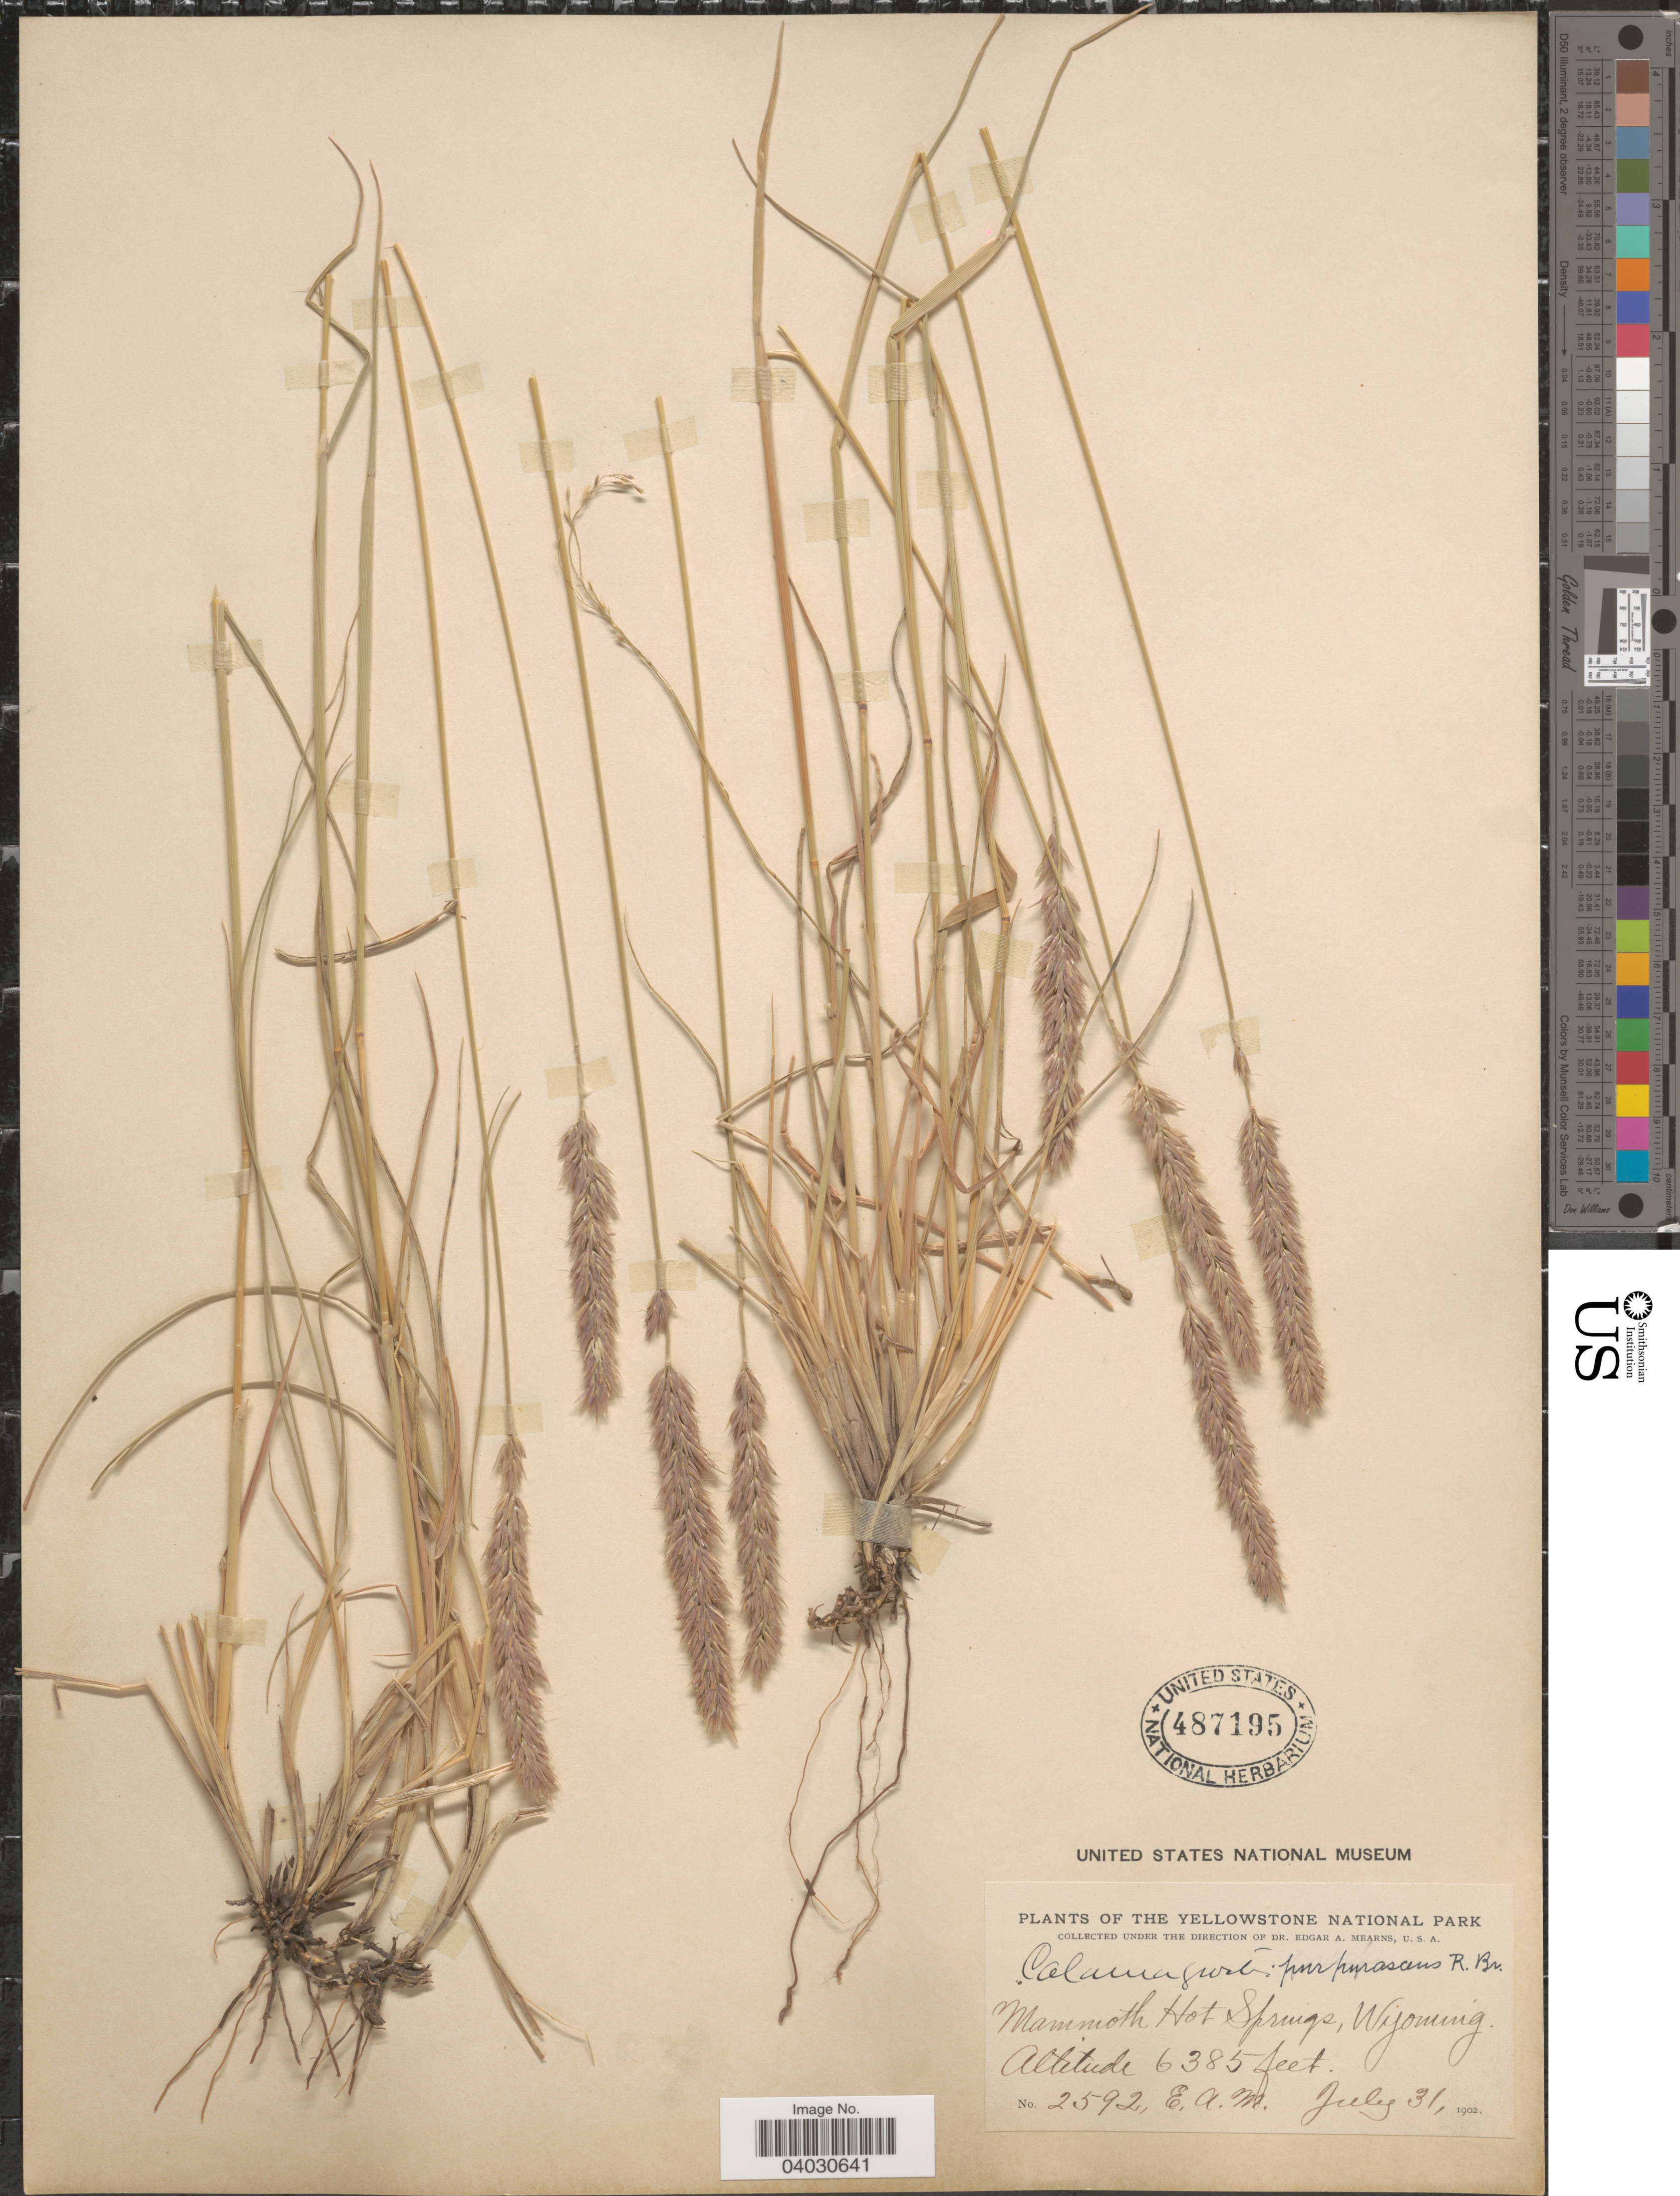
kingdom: Plantae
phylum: Tracheophyta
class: Liliopsida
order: Poales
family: Poaceae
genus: Calamagrostis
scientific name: Calamagrostis purpurascens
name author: R. Br.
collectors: E. A. Mearns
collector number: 2592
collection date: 1902-07-31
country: United States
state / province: Wyoming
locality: The Yellowstone National Park. Mammoth Hot Springs.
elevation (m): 1946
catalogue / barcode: US 487195